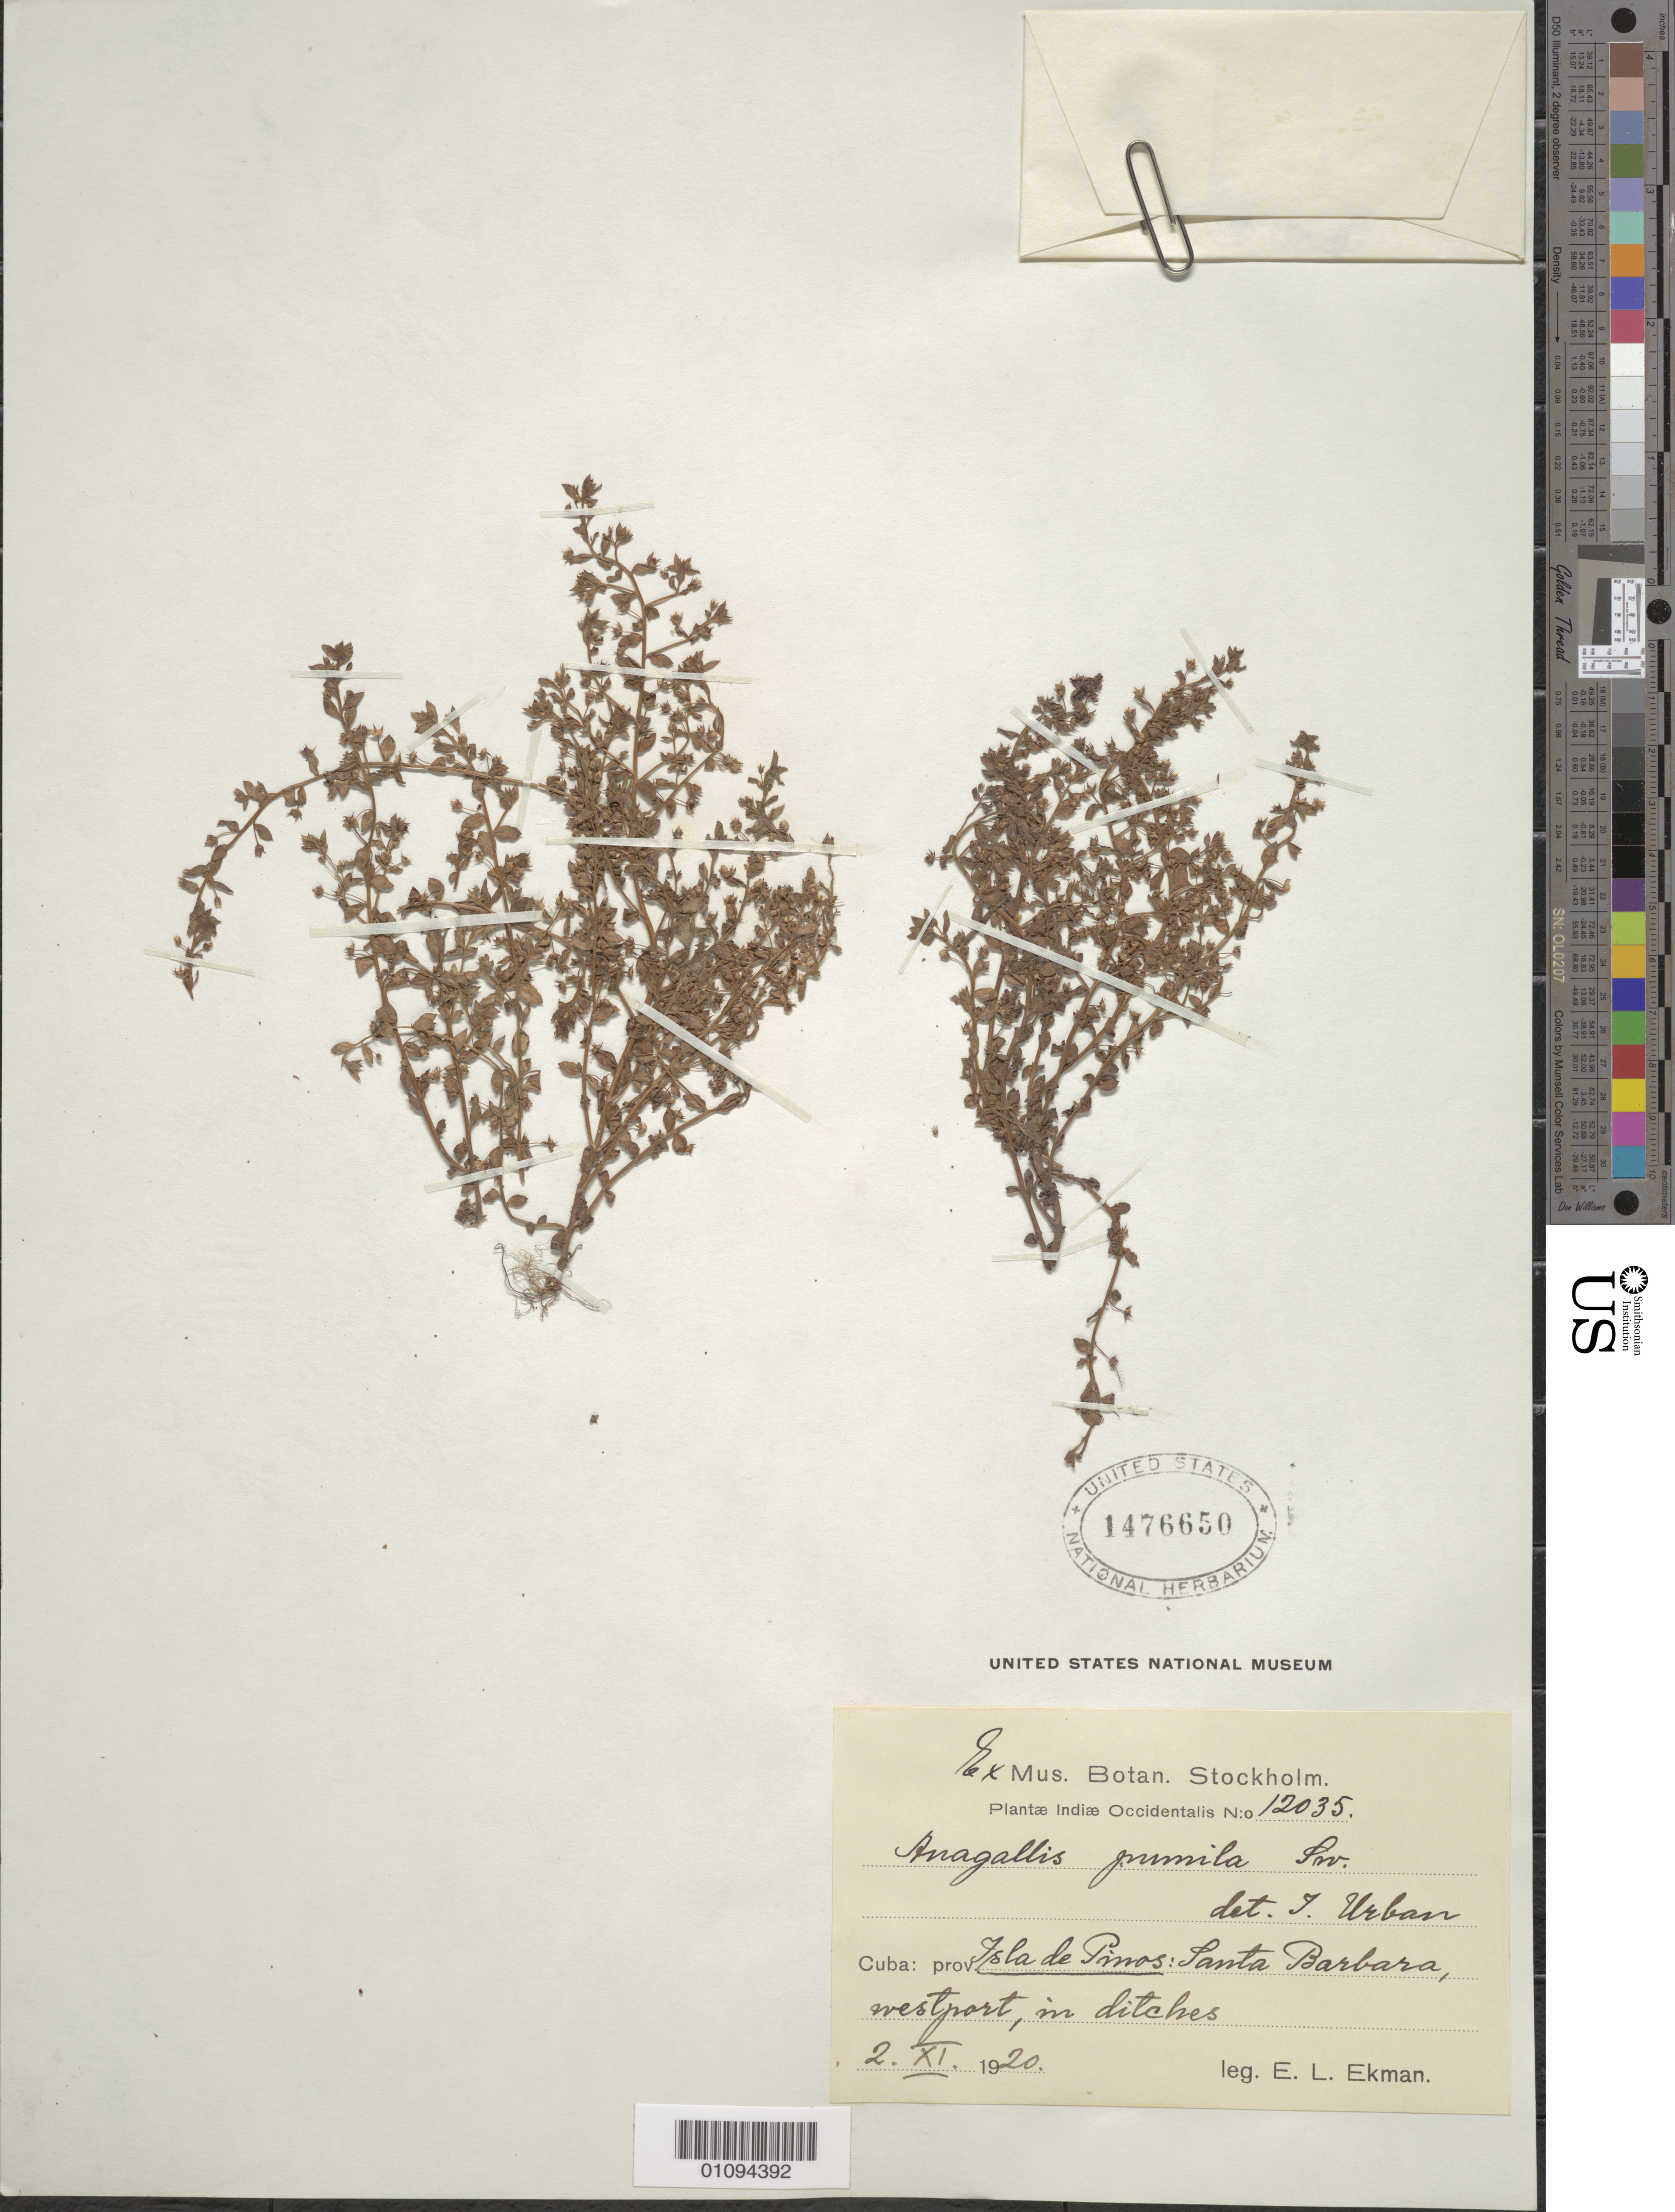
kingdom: Plantae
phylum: Tracheophyta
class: Magnoliopsida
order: Ericales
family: Primulaceae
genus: Anagallis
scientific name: Anagallis pumila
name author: Sw.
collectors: E. L. Ekman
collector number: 12035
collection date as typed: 02 Nov 1920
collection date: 1920-11-02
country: Cuba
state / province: Isla de La Juventud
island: Isla de la Juventud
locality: Isle of Pines, Santa Barbara, westport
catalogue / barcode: US 1476650